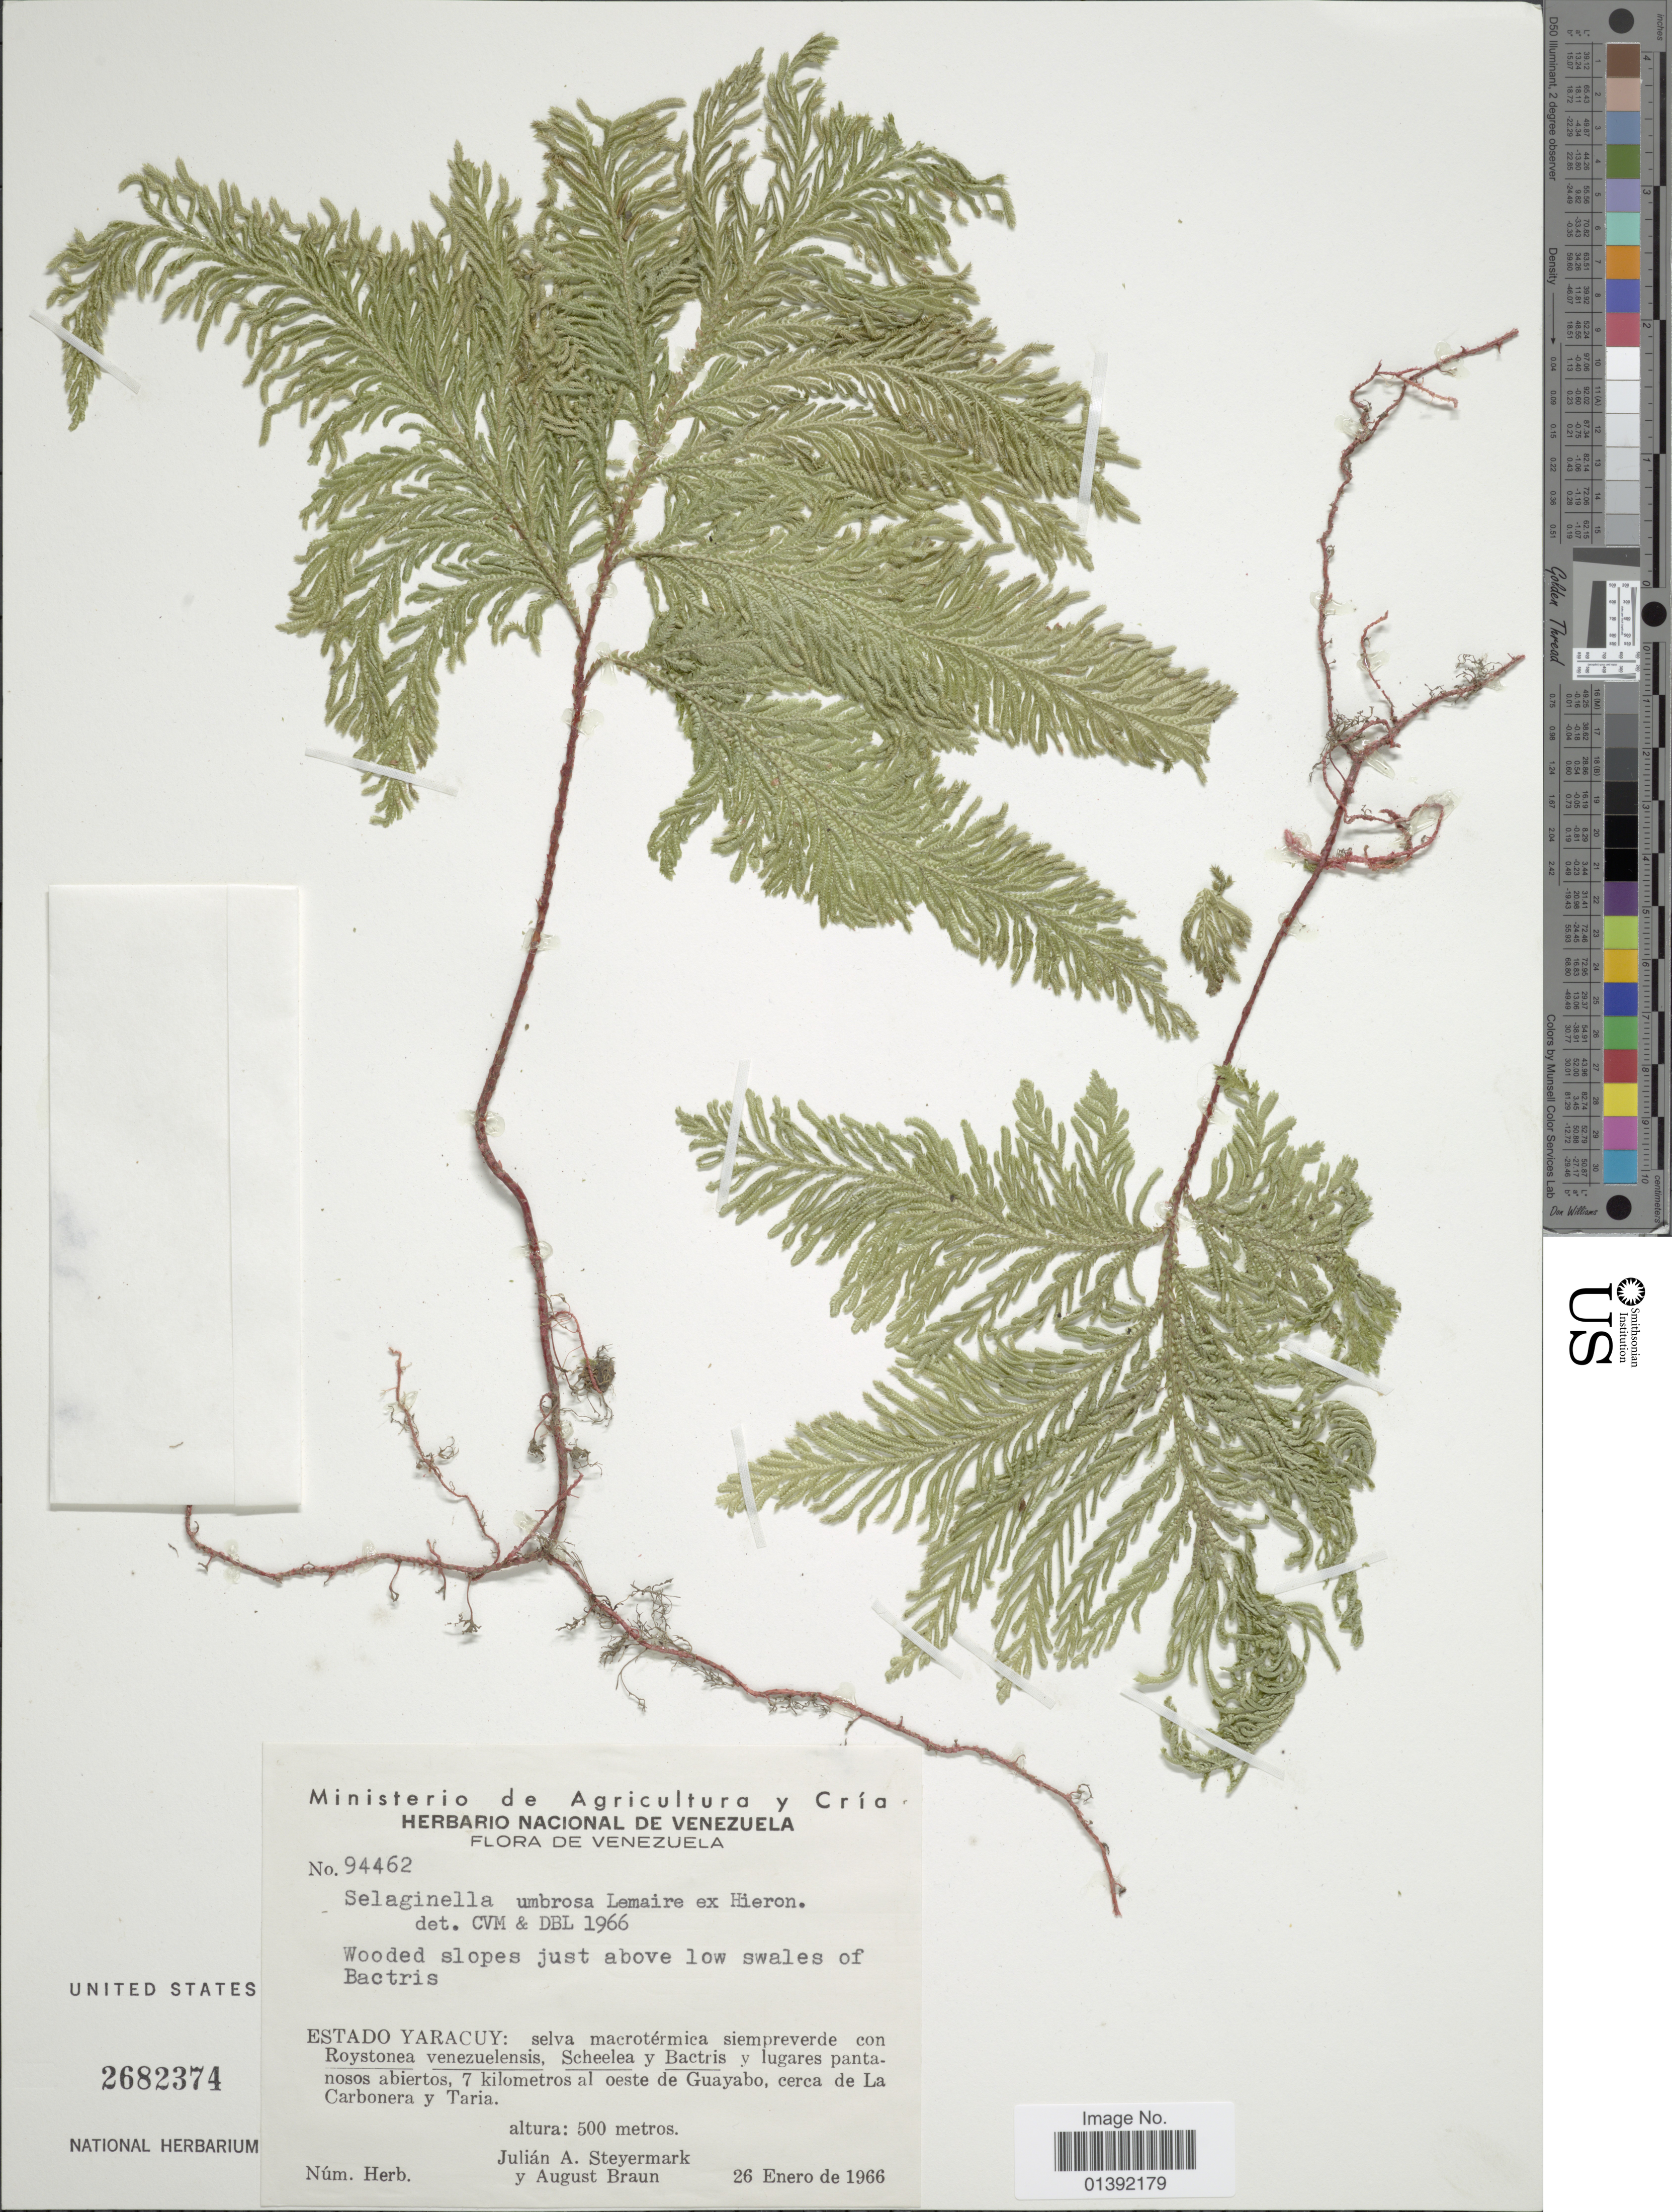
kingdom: Plantae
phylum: Tracheophyta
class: Lycopodiopsida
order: Selaginellales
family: Selaginellaceae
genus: Selaginella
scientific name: Selaginella umbrosa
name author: Lem. ex Hieron.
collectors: J. Steyermark & A. Braun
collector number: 94462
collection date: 1966-01-26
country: Venezuela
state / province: Yaracuy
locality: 7 kilometros al oeste de Guayabo, cerca de La Carbonera y Taria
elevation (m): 500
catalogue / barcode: US 2682374